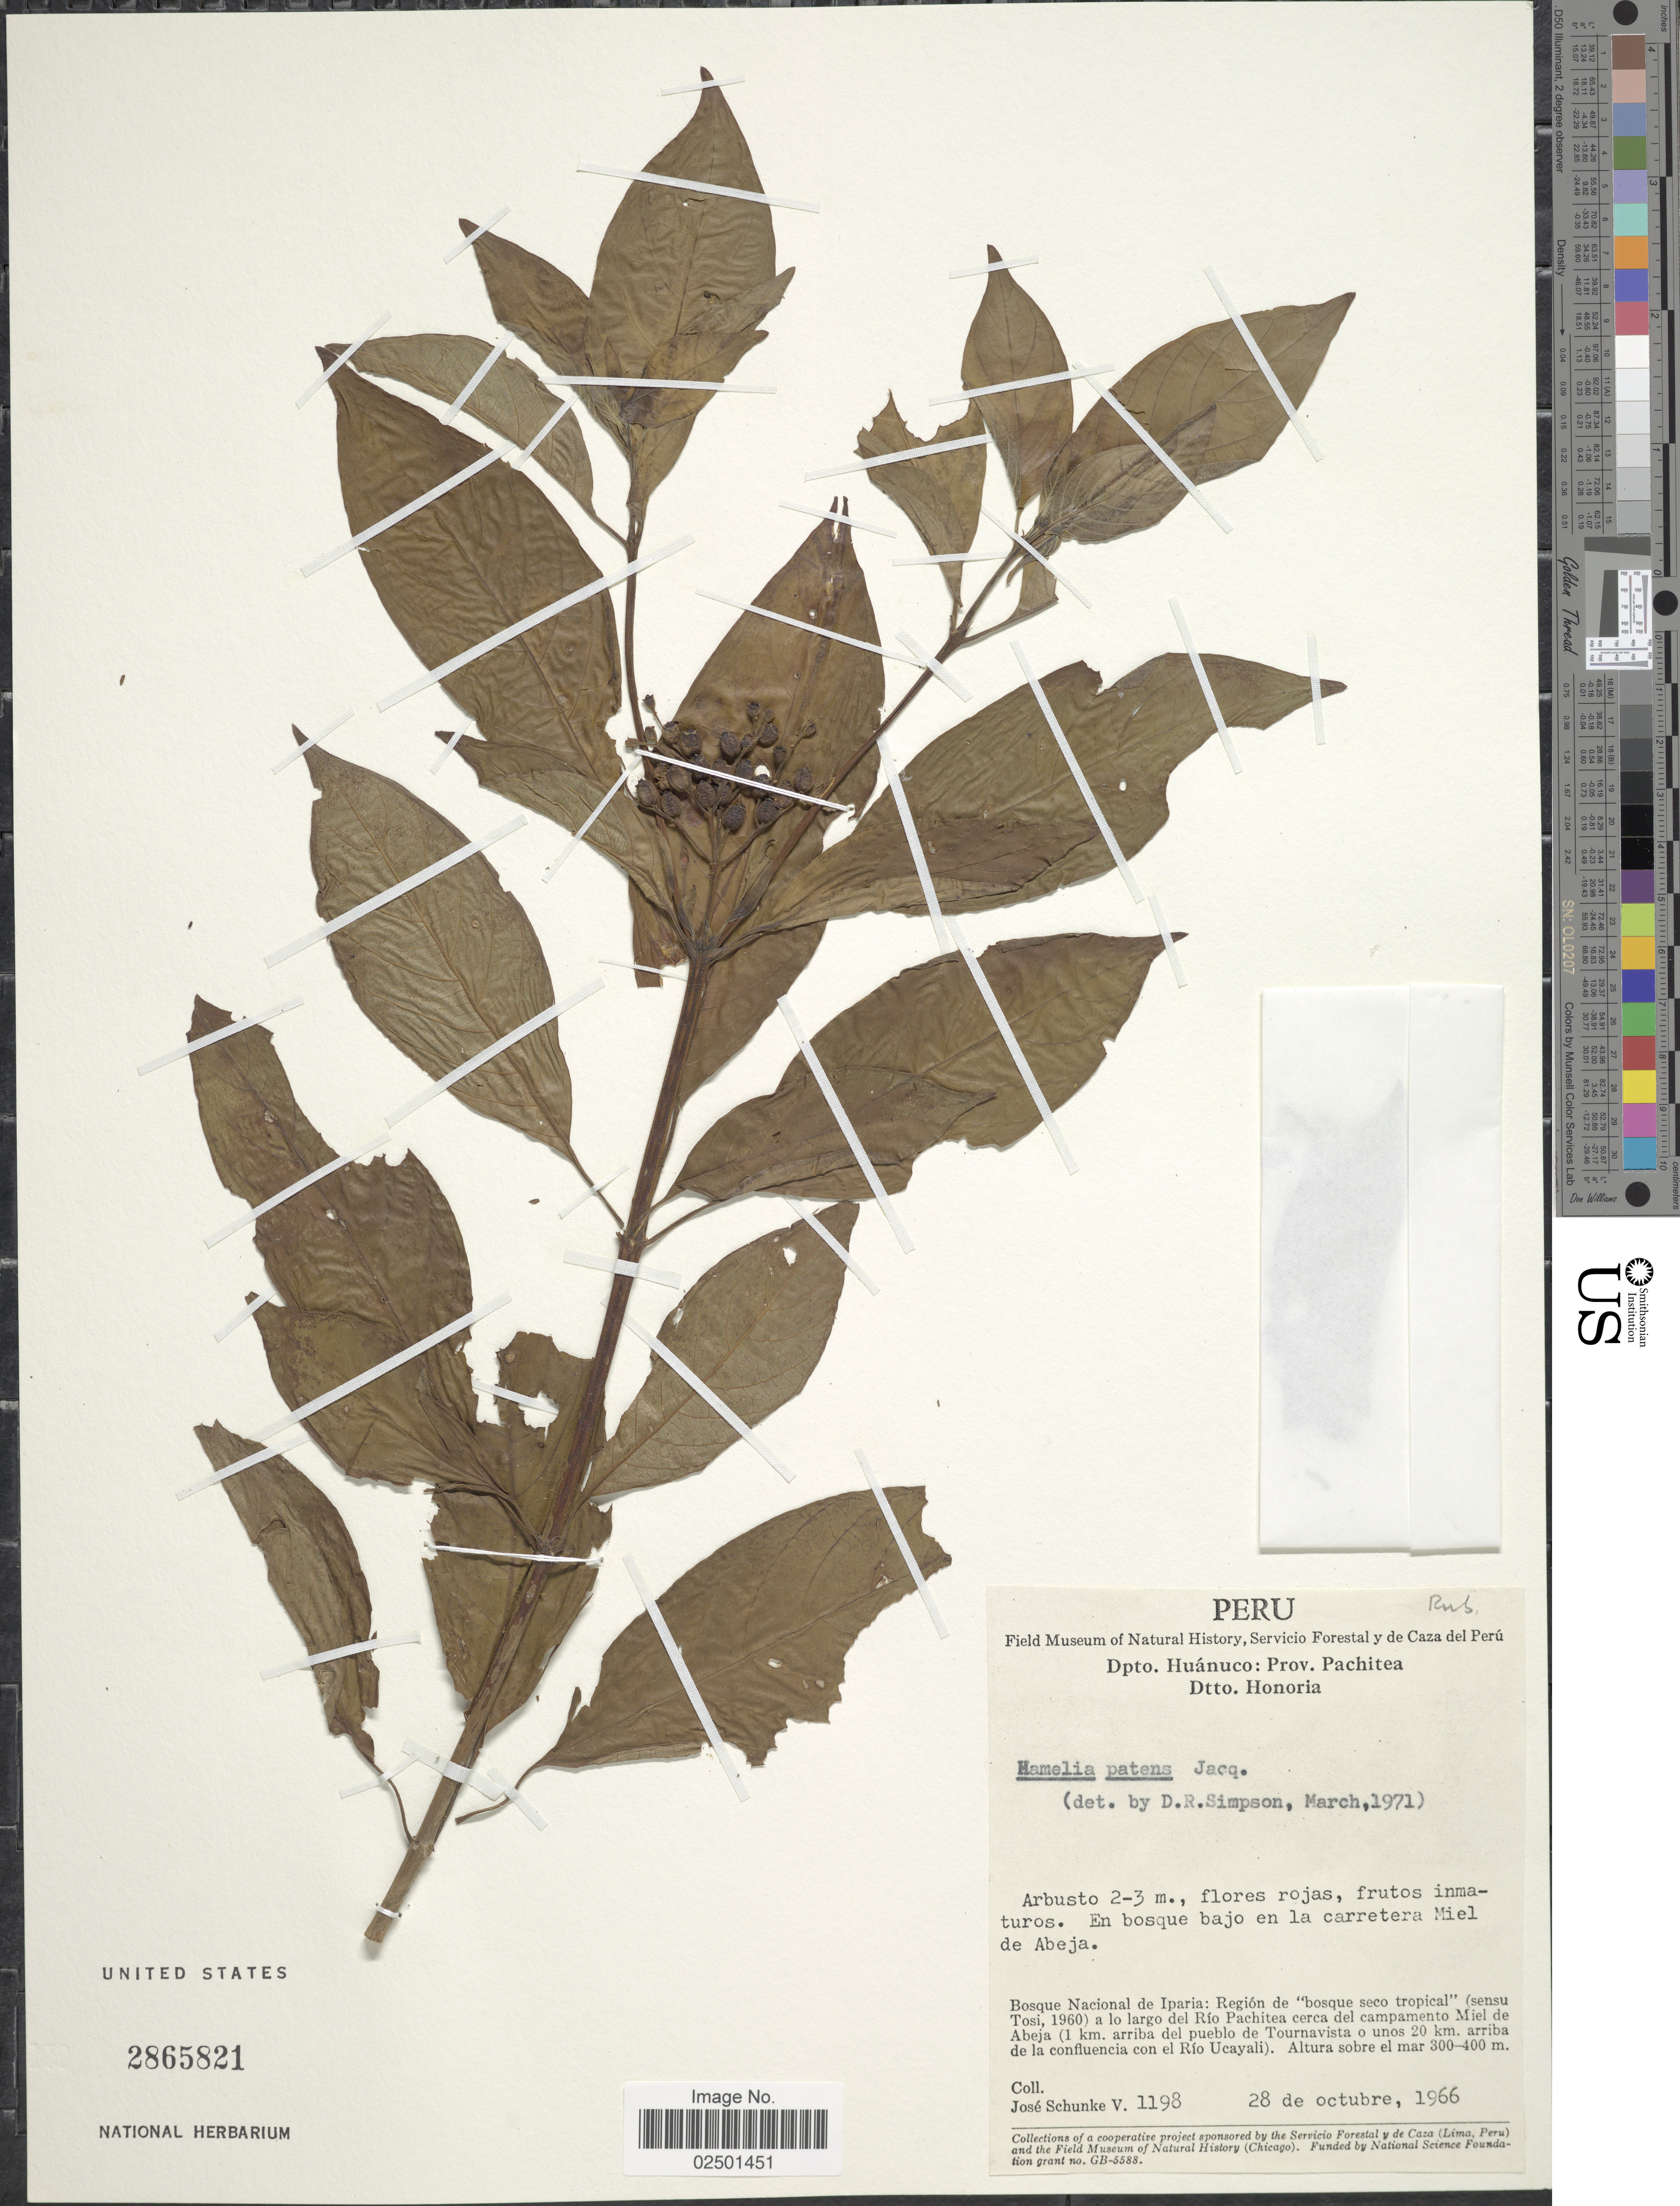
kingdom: Plantae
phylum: Tracheophyta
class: Magnoliopsida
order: Gentianales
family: Rubiaceae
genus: Hamelia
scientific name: Hamelia patens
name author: Jacq.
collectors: J. Schunke Vigo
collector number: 1198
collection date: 1966-10-28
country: Peru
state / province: Huánuco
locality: Dpto. Huánuco: Prov. Pachita. Dtto. Honoria. En bosque bajo en la carretera Miel de Abeja. Bosque Nacional de Iparia: Region de "bosque seco tropical" a lo largo del Rio Pachita cerca del campamento Miel de Abeja (1 km. arriba del pueblo de Tournavista o unos 20 km. arrriba de la confluencia con el Rio Ucayali).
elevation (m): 300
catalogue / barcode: US 2865821